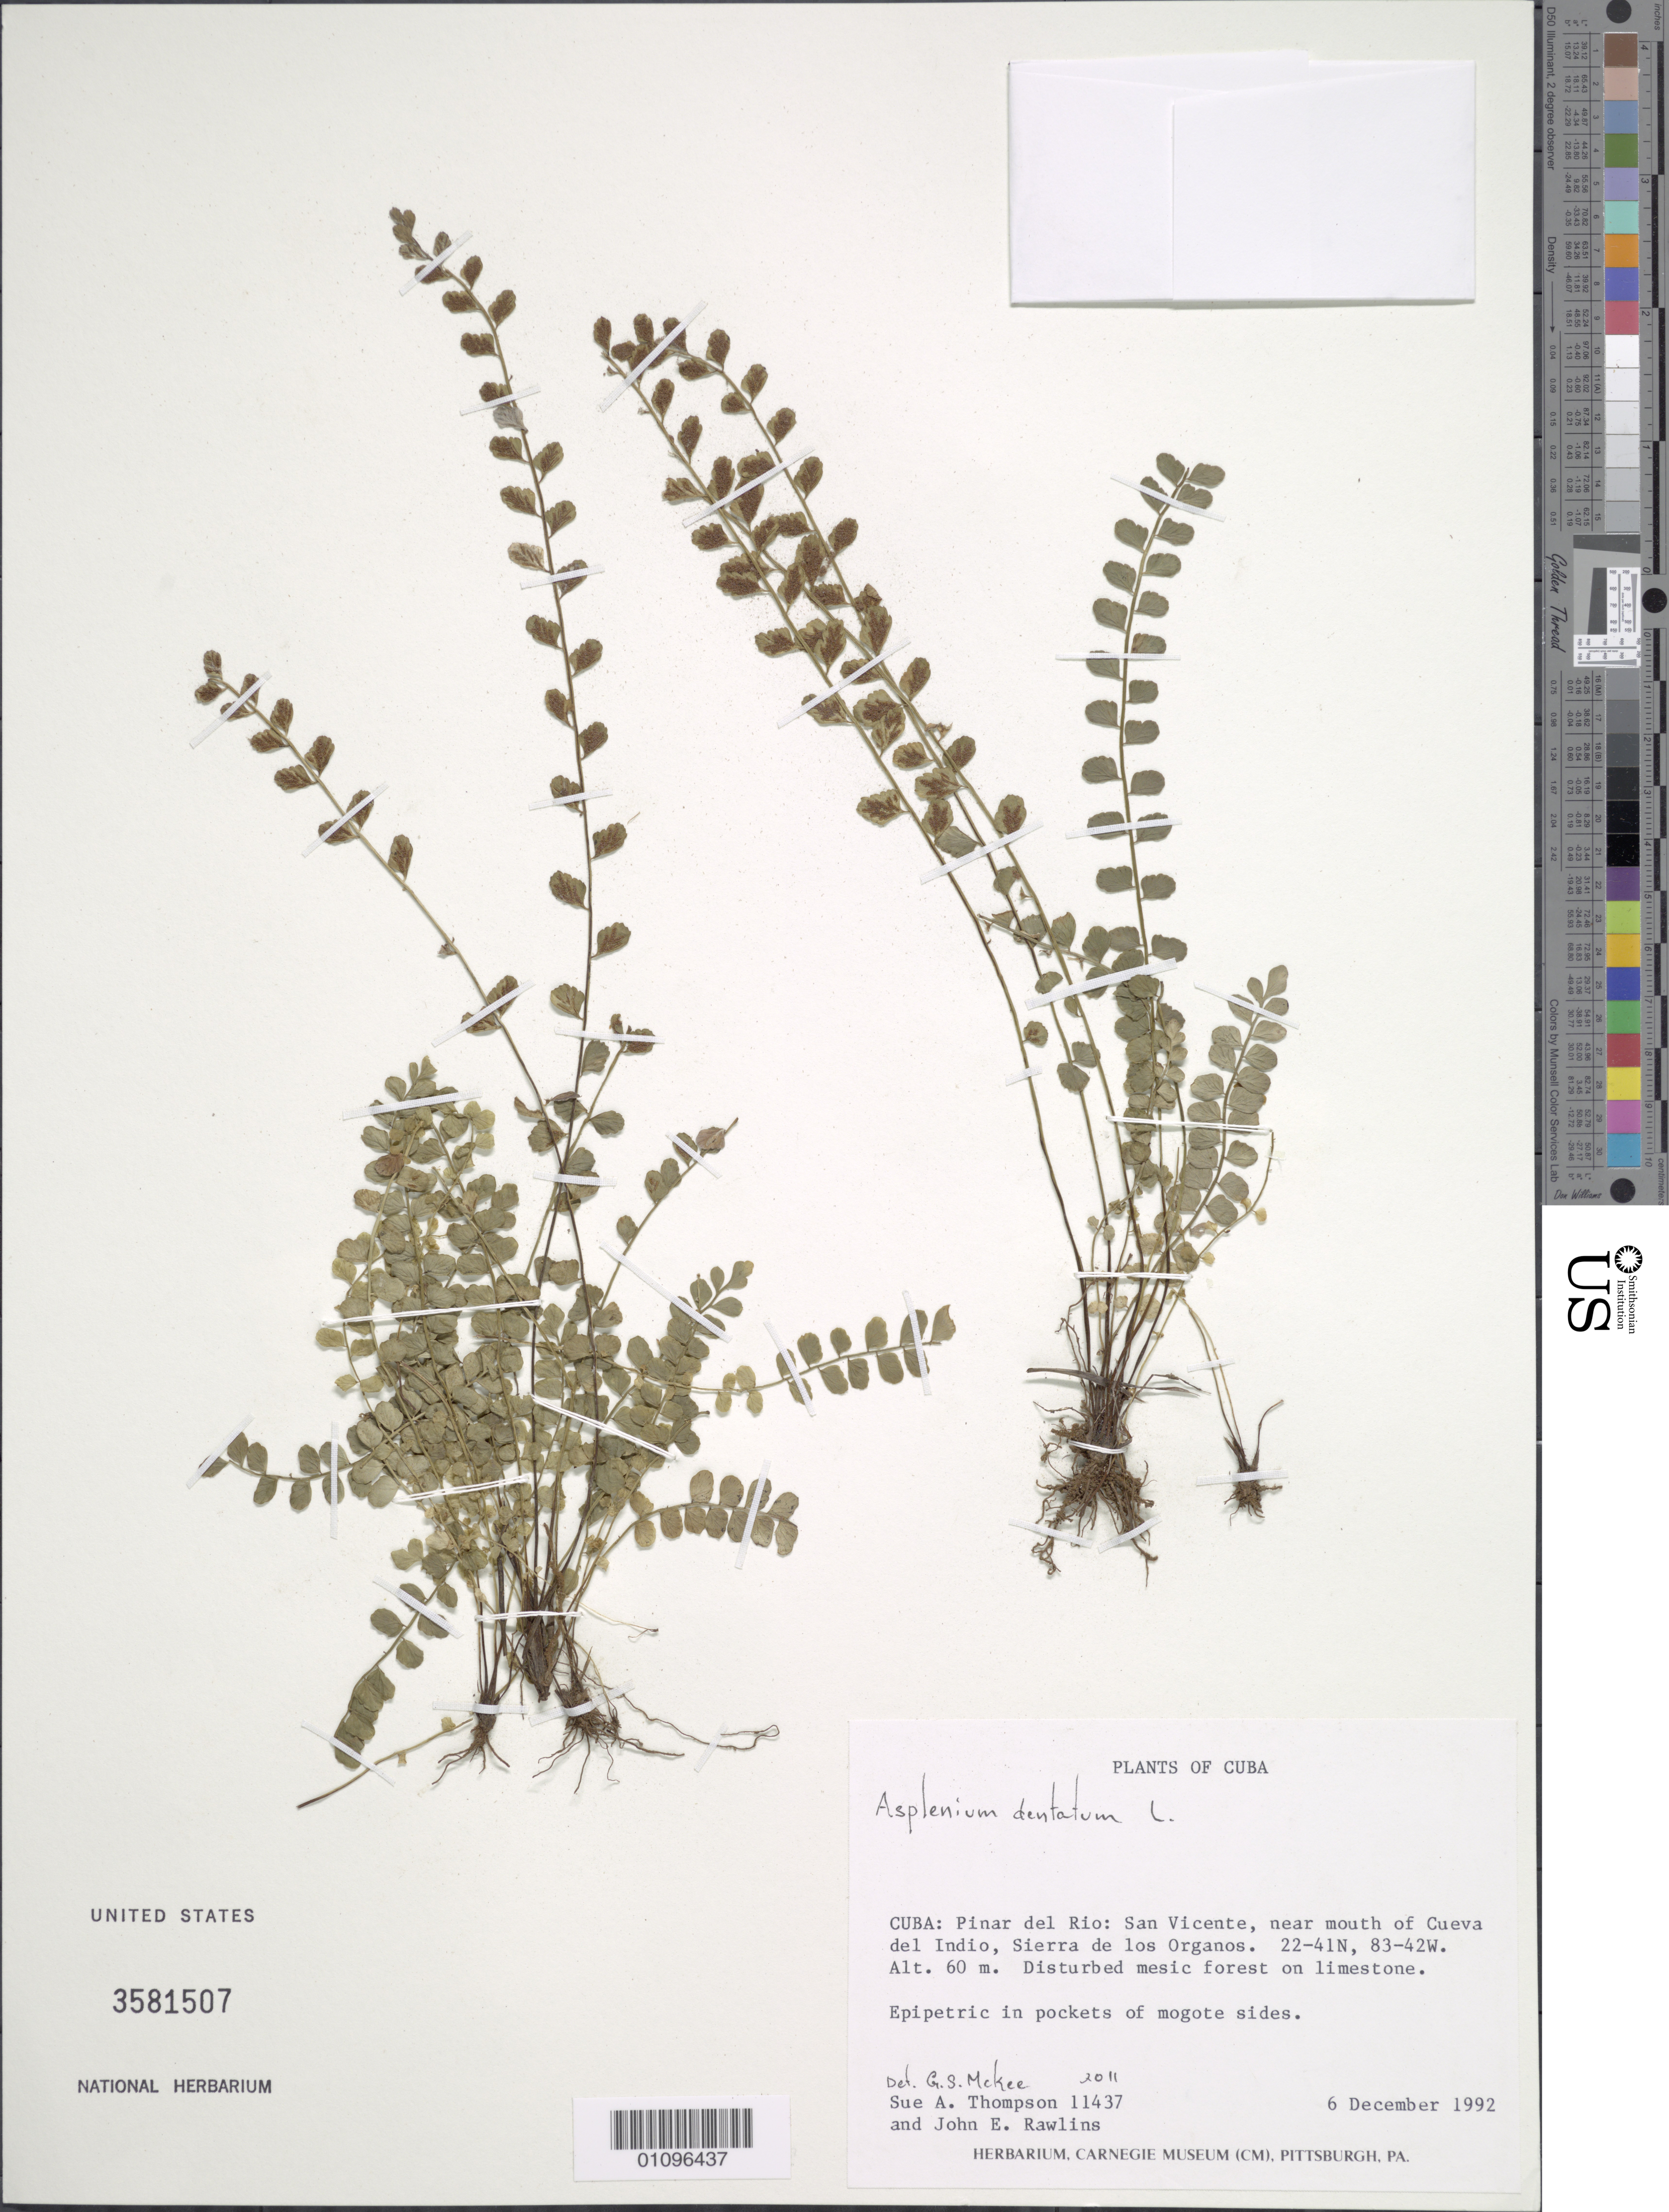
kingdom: Plantae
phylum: Tracheophyta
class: Polypodiopsida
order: Polypodiales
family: Aspleniaceae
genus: Asplenium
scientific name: Asplenium dentatum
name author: L.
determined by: McKee, G. S., (US), NMNH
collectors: S. A. Thompson & J. Rawlins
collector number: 11437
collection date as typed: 06 Dec 1992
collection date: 1992-12-06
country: Cuba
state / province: Pinar del Rio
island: Cuba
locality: Sierra de los Organos, San Vicente, near mouth of Cueva del Indio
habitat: Disturbed mesic forest on limestone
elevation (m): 60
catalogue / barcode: US 3581507